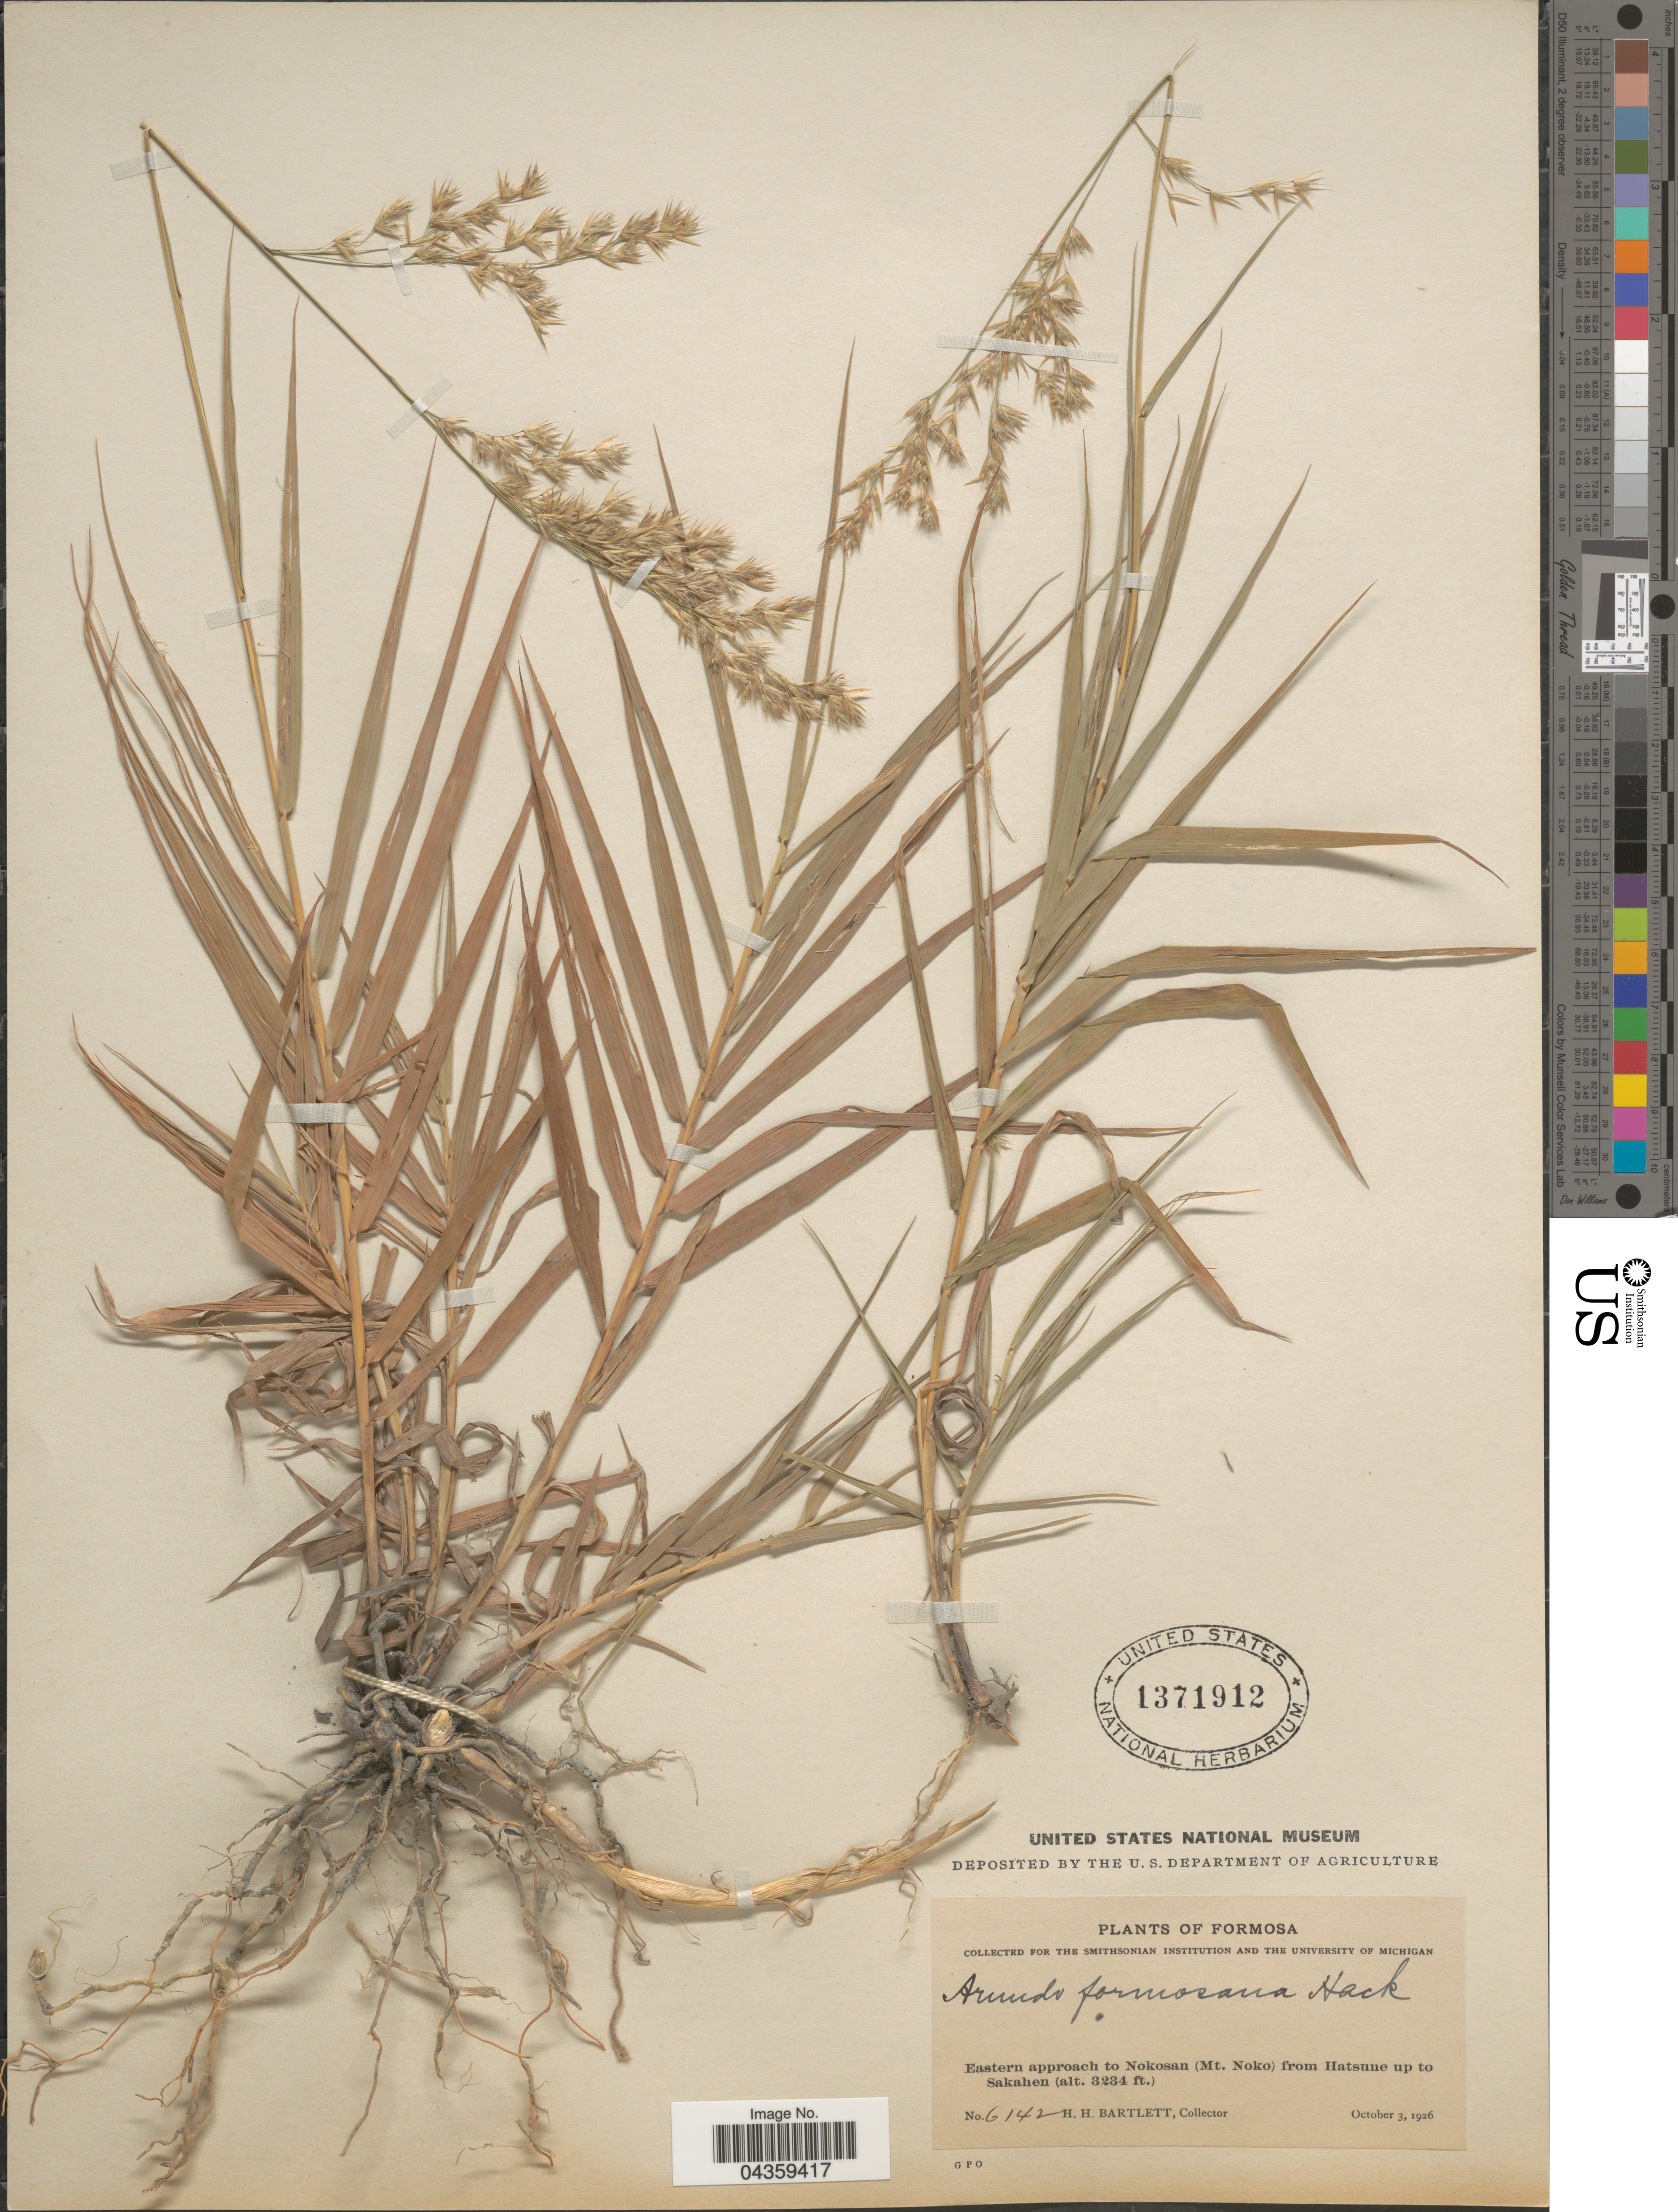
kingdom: Plantae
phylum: Tracheophyta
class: Liliopsida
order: Poales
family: Poaceae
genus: Arundo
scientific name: Arundo formosana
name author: Hack.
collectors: H. H. Bartlett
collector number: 6142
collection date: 1926-10-03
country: Taiwan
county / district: Hualien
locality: Formosa. Eastern approach to Nokosan (Mt. Noko) from Hatsune up to Sakahen.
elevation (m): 986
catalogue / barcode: US 1371912